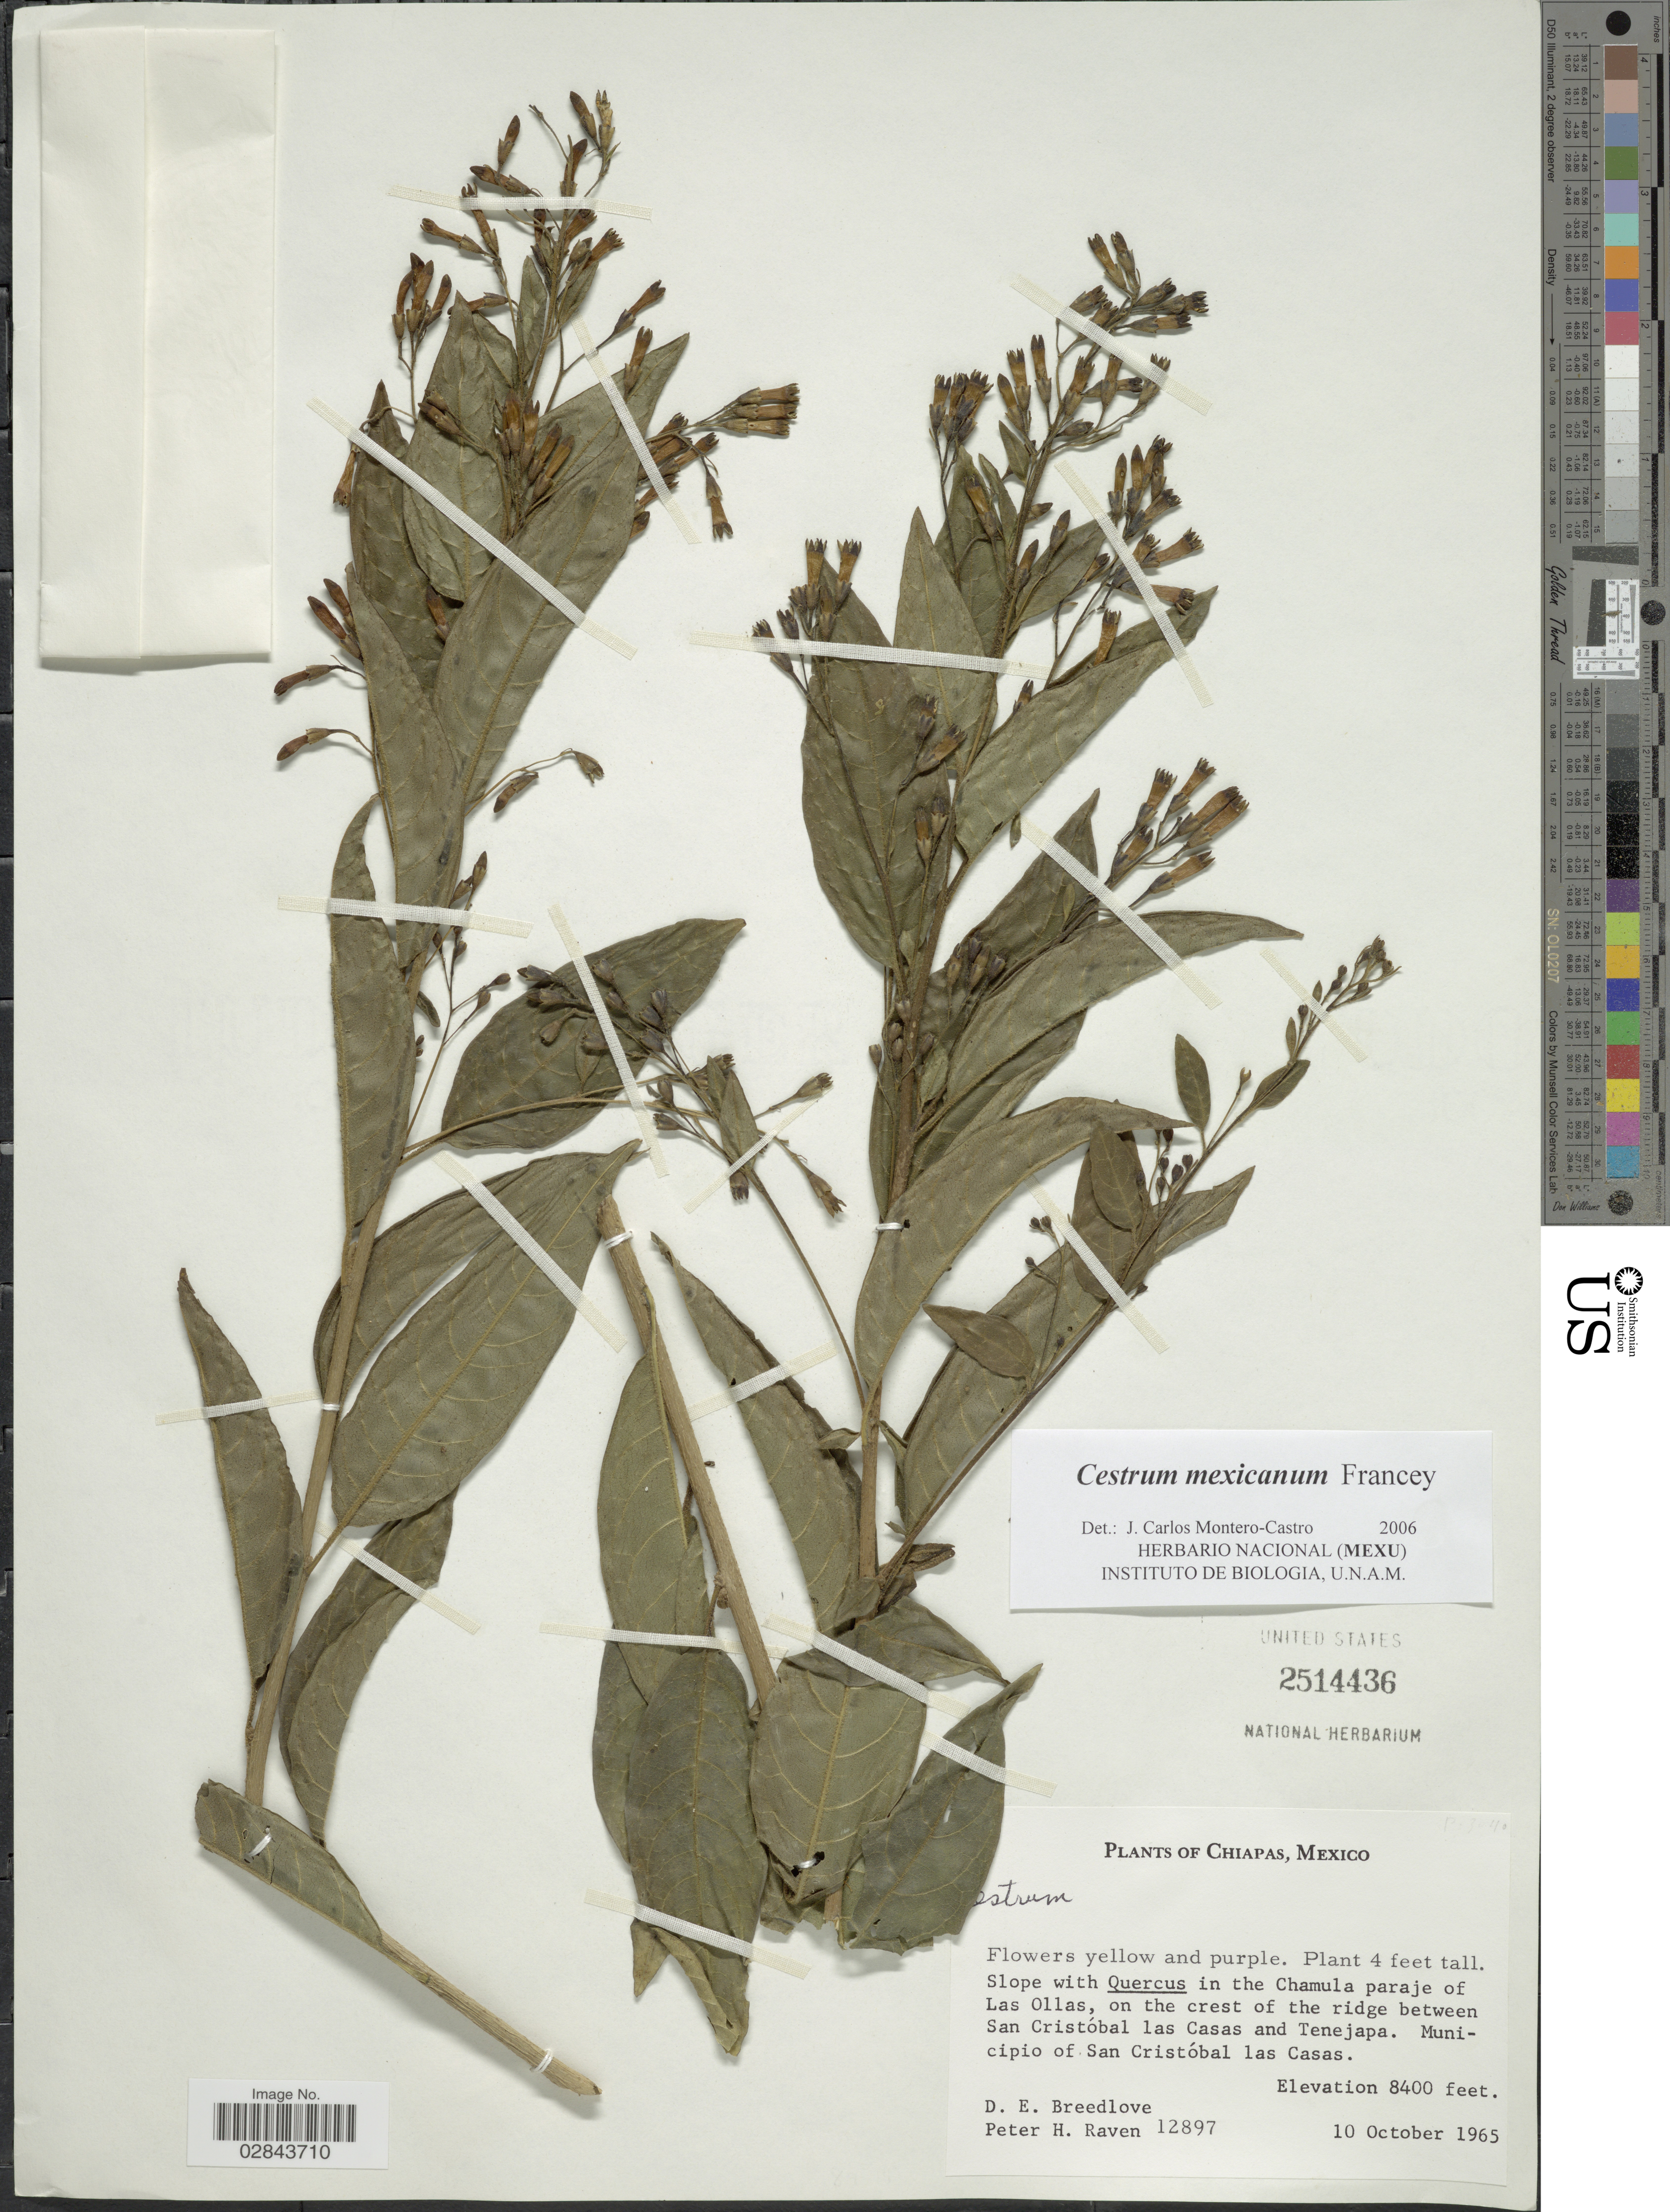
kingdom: Plantae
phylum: Tracheophyta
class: Magnoliopsida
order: Solanales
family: Solanaceae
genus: Cestrum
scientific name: Cestrum mexicanum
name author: Francey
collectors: D. E. Breedlove & P. Raven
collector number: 12897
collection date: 1965-10-10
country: Mexico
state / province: Chiapas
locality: In the Chamula paraje of Los Ollas, on the crest between San Cristóbal Las Casas.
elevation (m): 2560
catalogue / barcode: US 2514436